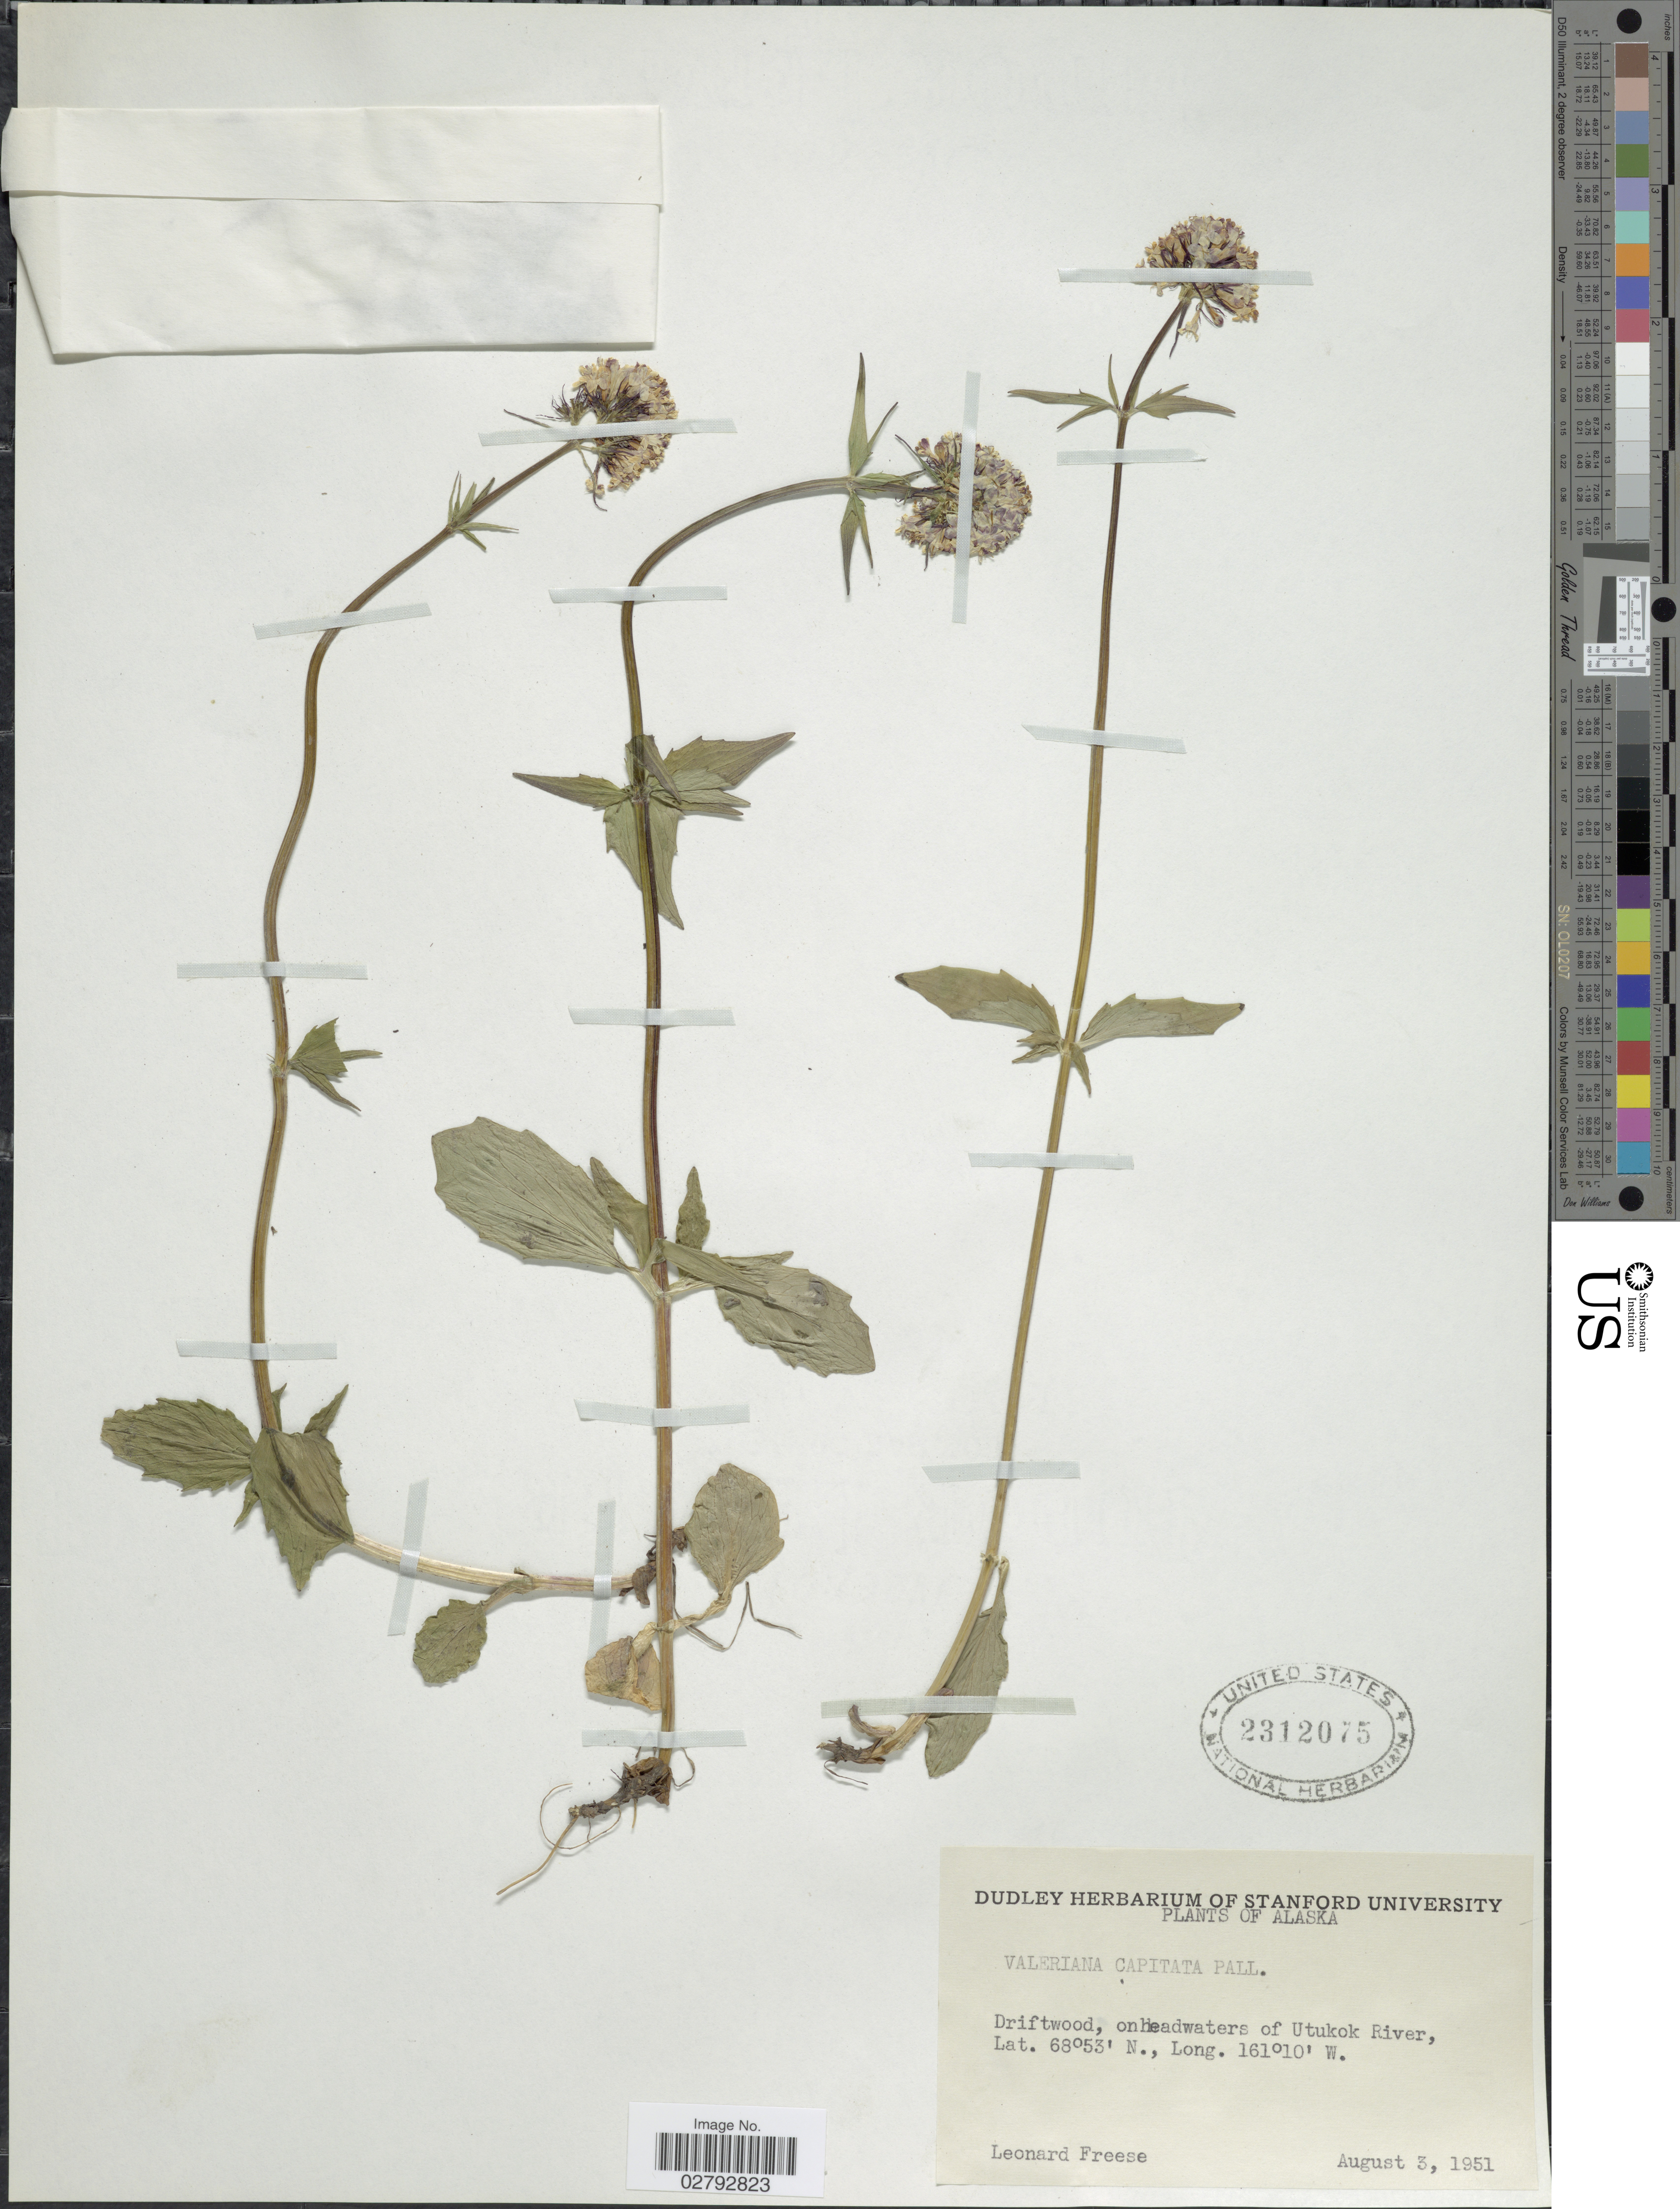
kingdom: Plantae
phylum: Tracheophyta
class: Magnoliopsida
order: Dipsacales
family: Caprifoliaceae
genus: Valeriana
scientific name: Valeriana capitata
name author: Link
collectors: L. Freese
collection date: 1951-08-03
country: United States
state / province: Alaska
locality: Driftwood, on headwaters of Utukok River.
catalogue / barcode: US 2312075